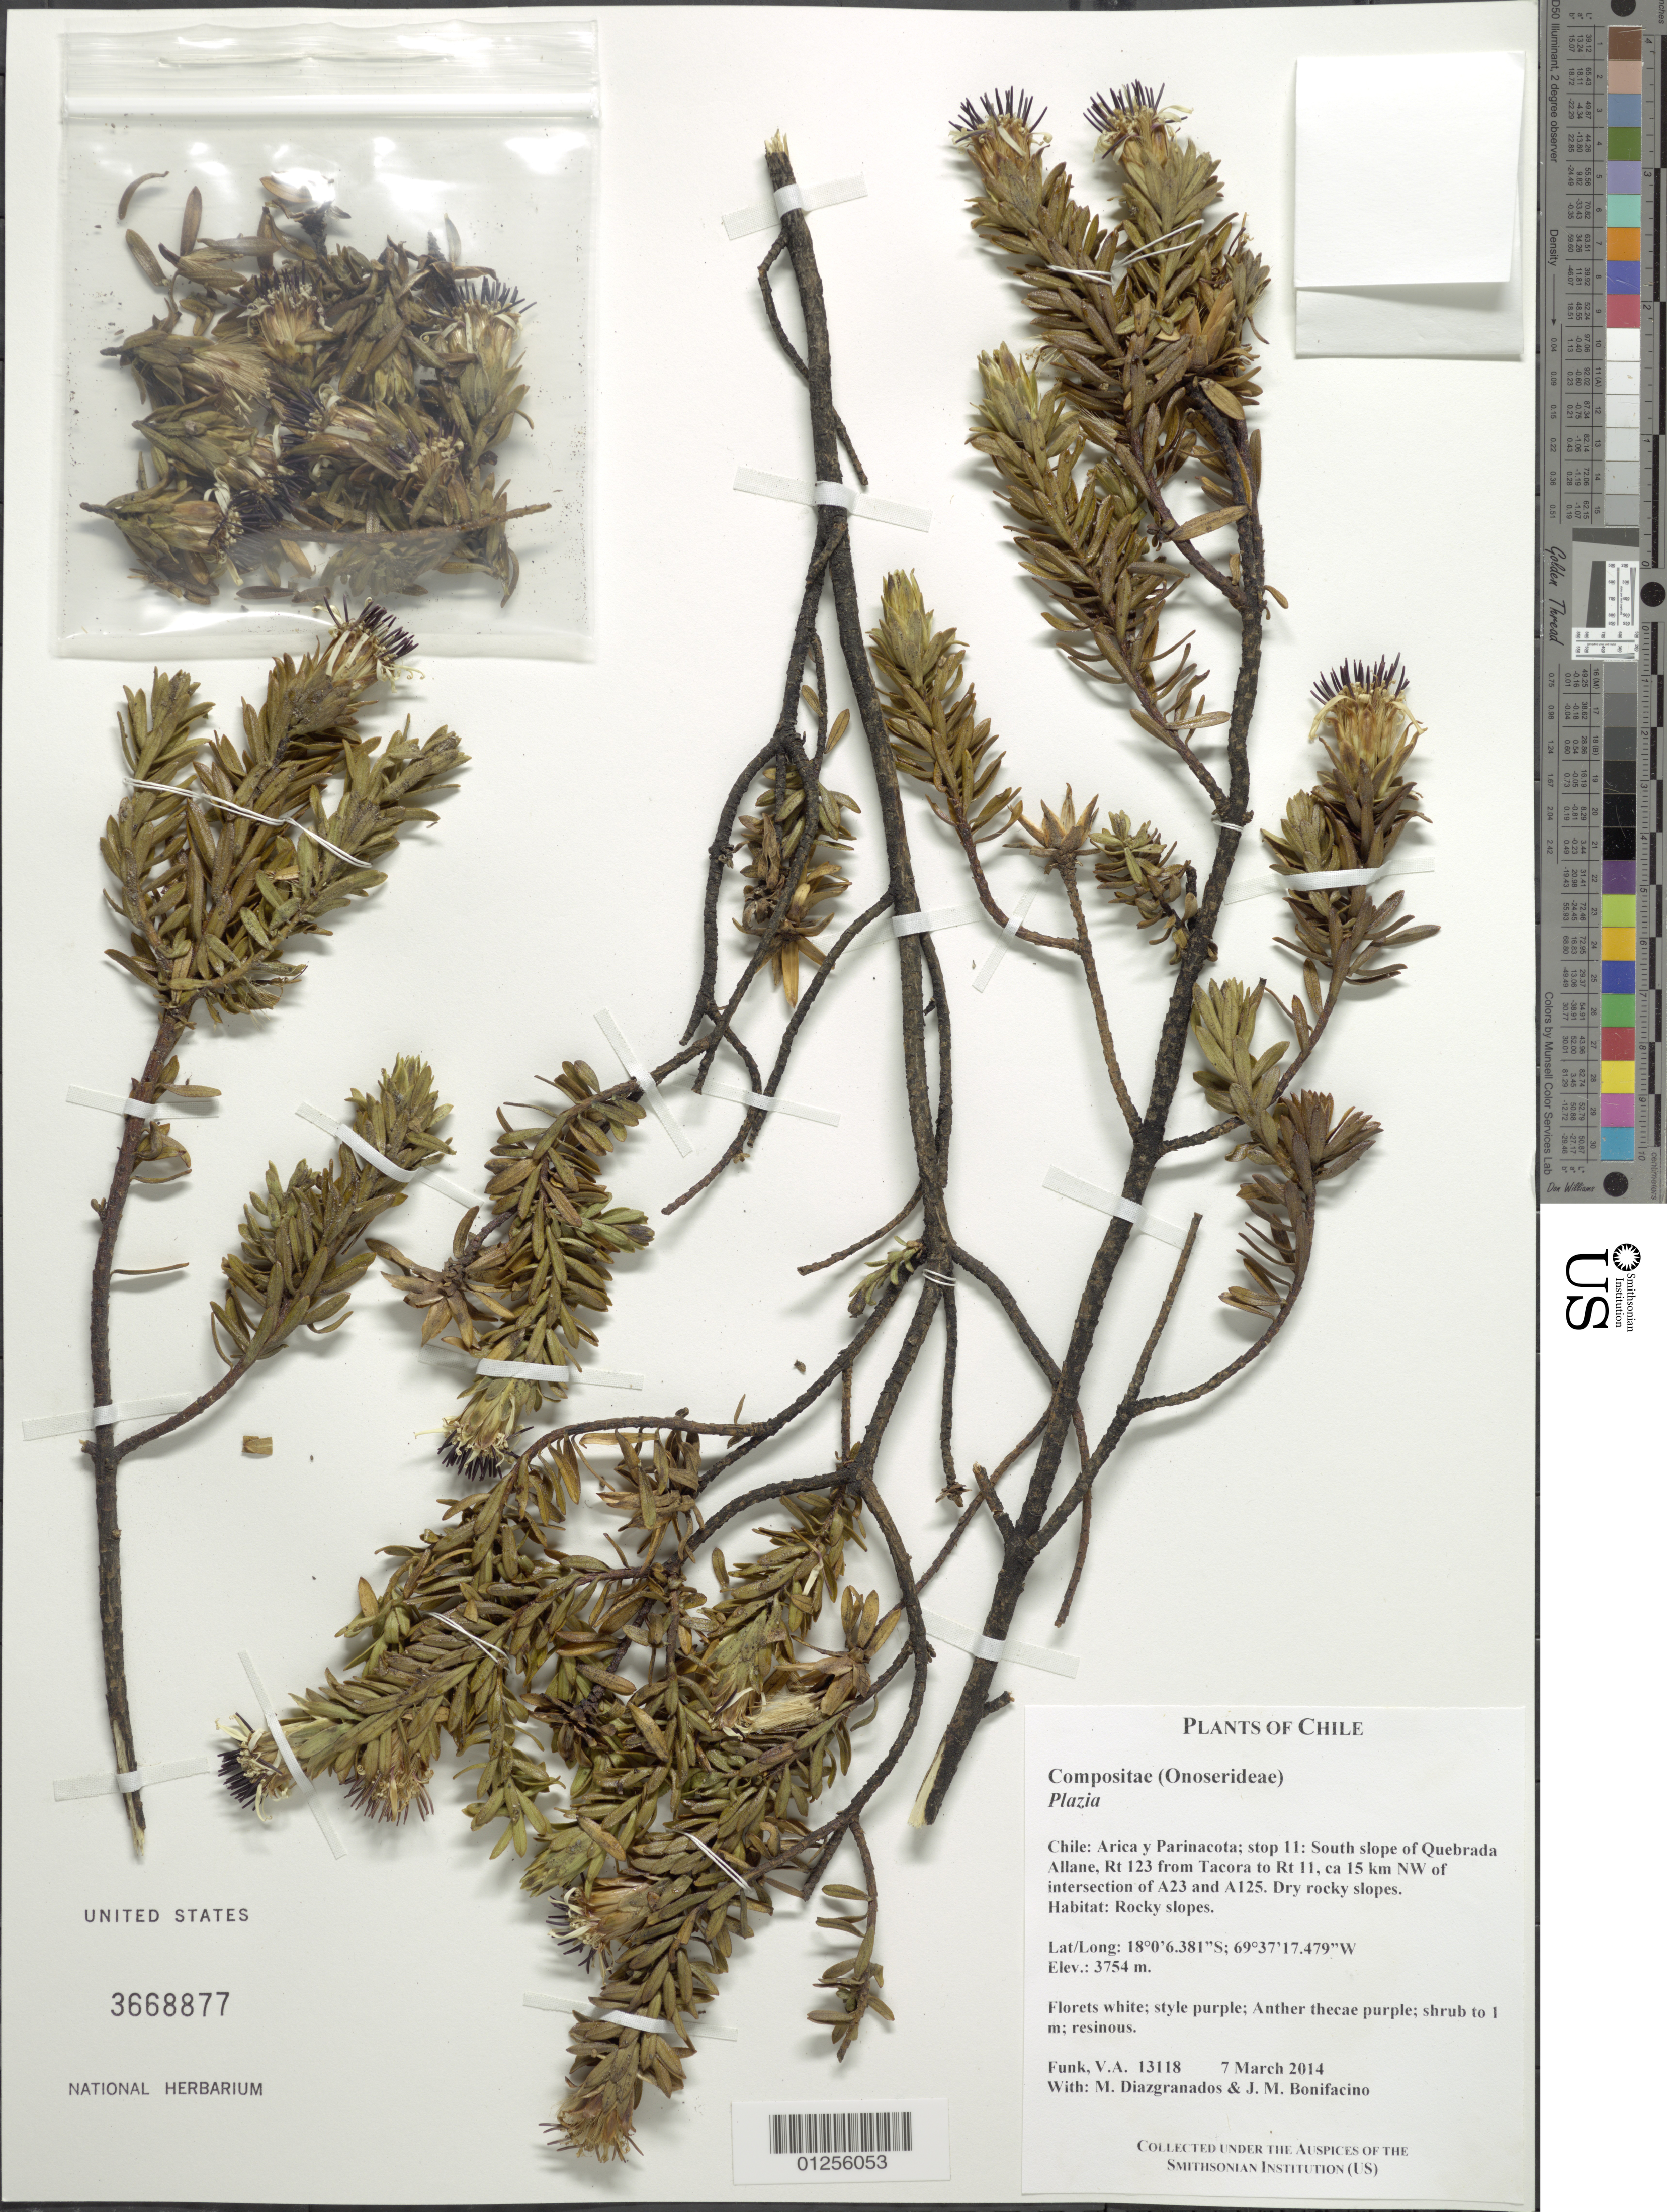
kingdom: Plantae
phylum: Tracheophyta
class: Magnoliopsida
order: Asterales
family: Asteraceae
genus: Plazia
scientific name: Plazia sp.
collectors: V. Funk, M. Diazgranados C. & M. Bonifacino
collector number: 13118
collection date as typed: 7 Mar 2014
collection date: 2014-03-07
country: Chile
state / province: Arica y Parinacota (XV)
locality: South slope of Quebrada Allane, Rt 123 from Tacora to Rt 11, ca. 15 km NW of intersection of A23 and A125.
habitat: Dry rocky slopes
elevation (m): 3754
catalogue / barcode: US 3668877